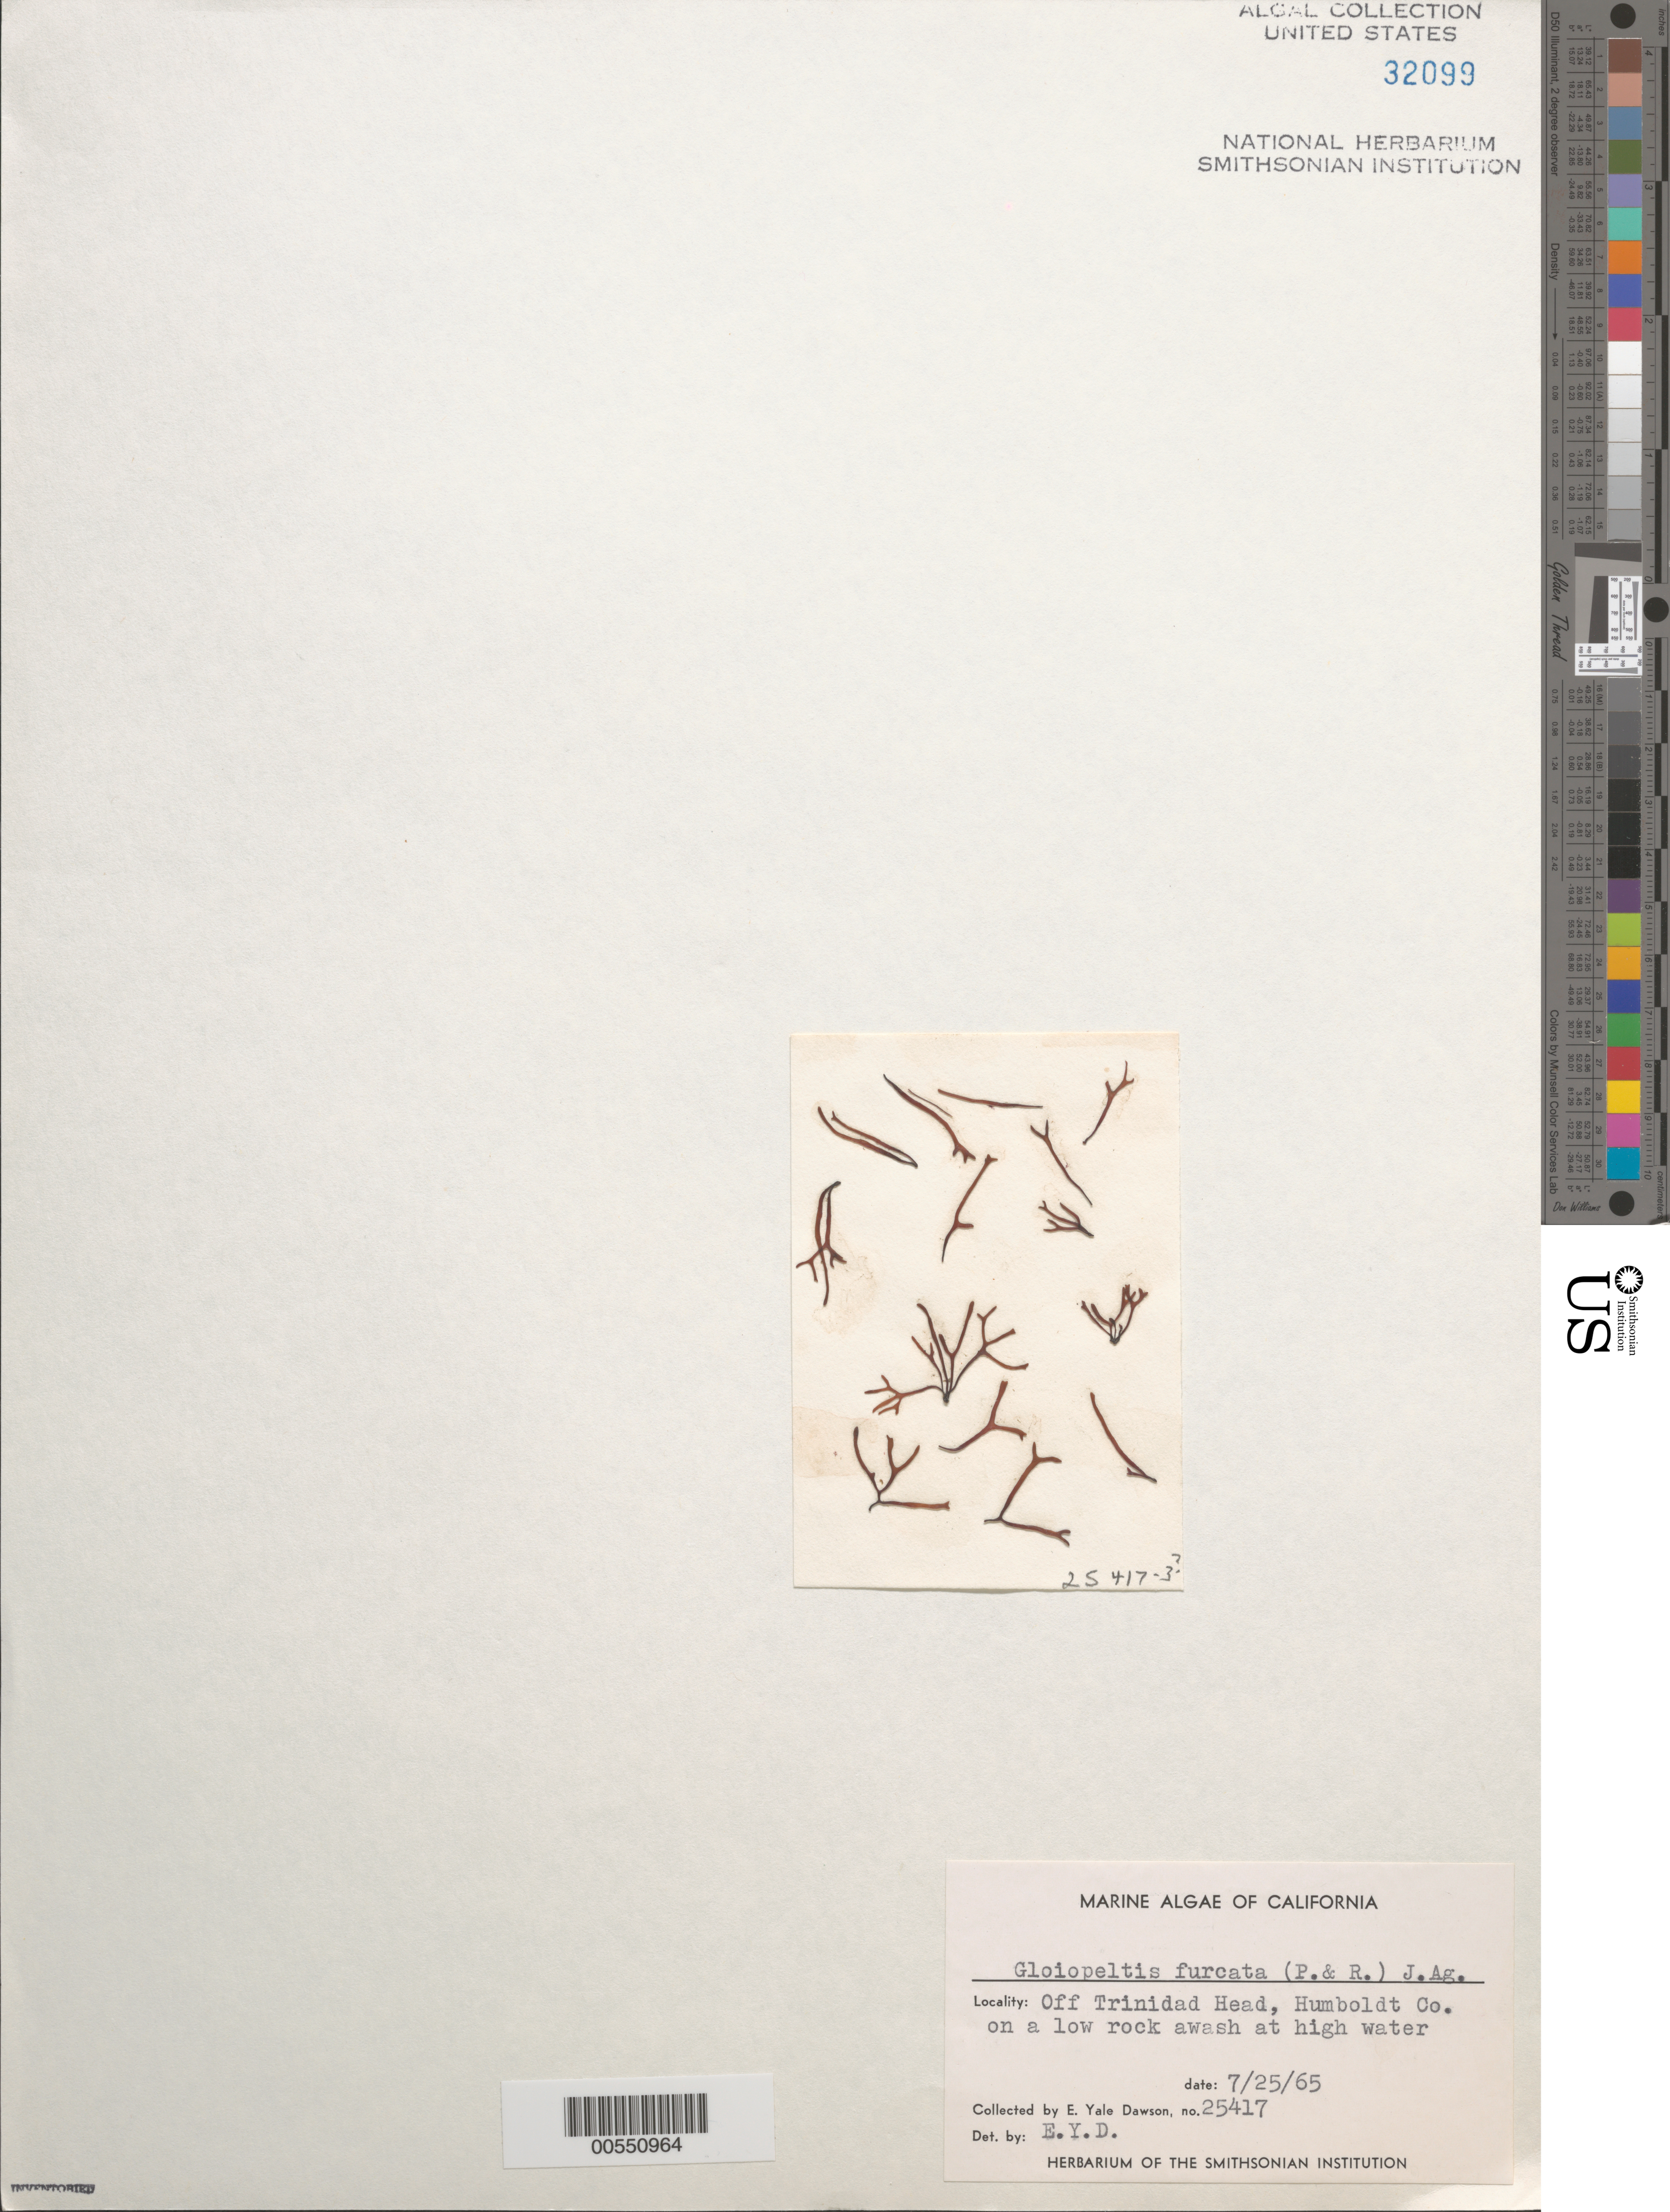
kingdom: Plantae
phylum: Rhodophyta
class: Florideophyceae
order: Gigartinales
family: Endocladiaceae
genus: Gloiopeltis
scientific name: Gloiopeltis furcata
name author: (Postels & Rupr.) J. Agardh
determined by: Dawson, E. Y.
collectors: E. Y. Dawson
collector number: EYD 25417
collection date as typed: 25 Jul 1965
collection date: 1965-07-25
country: United States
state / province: California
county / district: Humboldt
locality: Off Trinidad Head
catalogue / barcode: US 32099